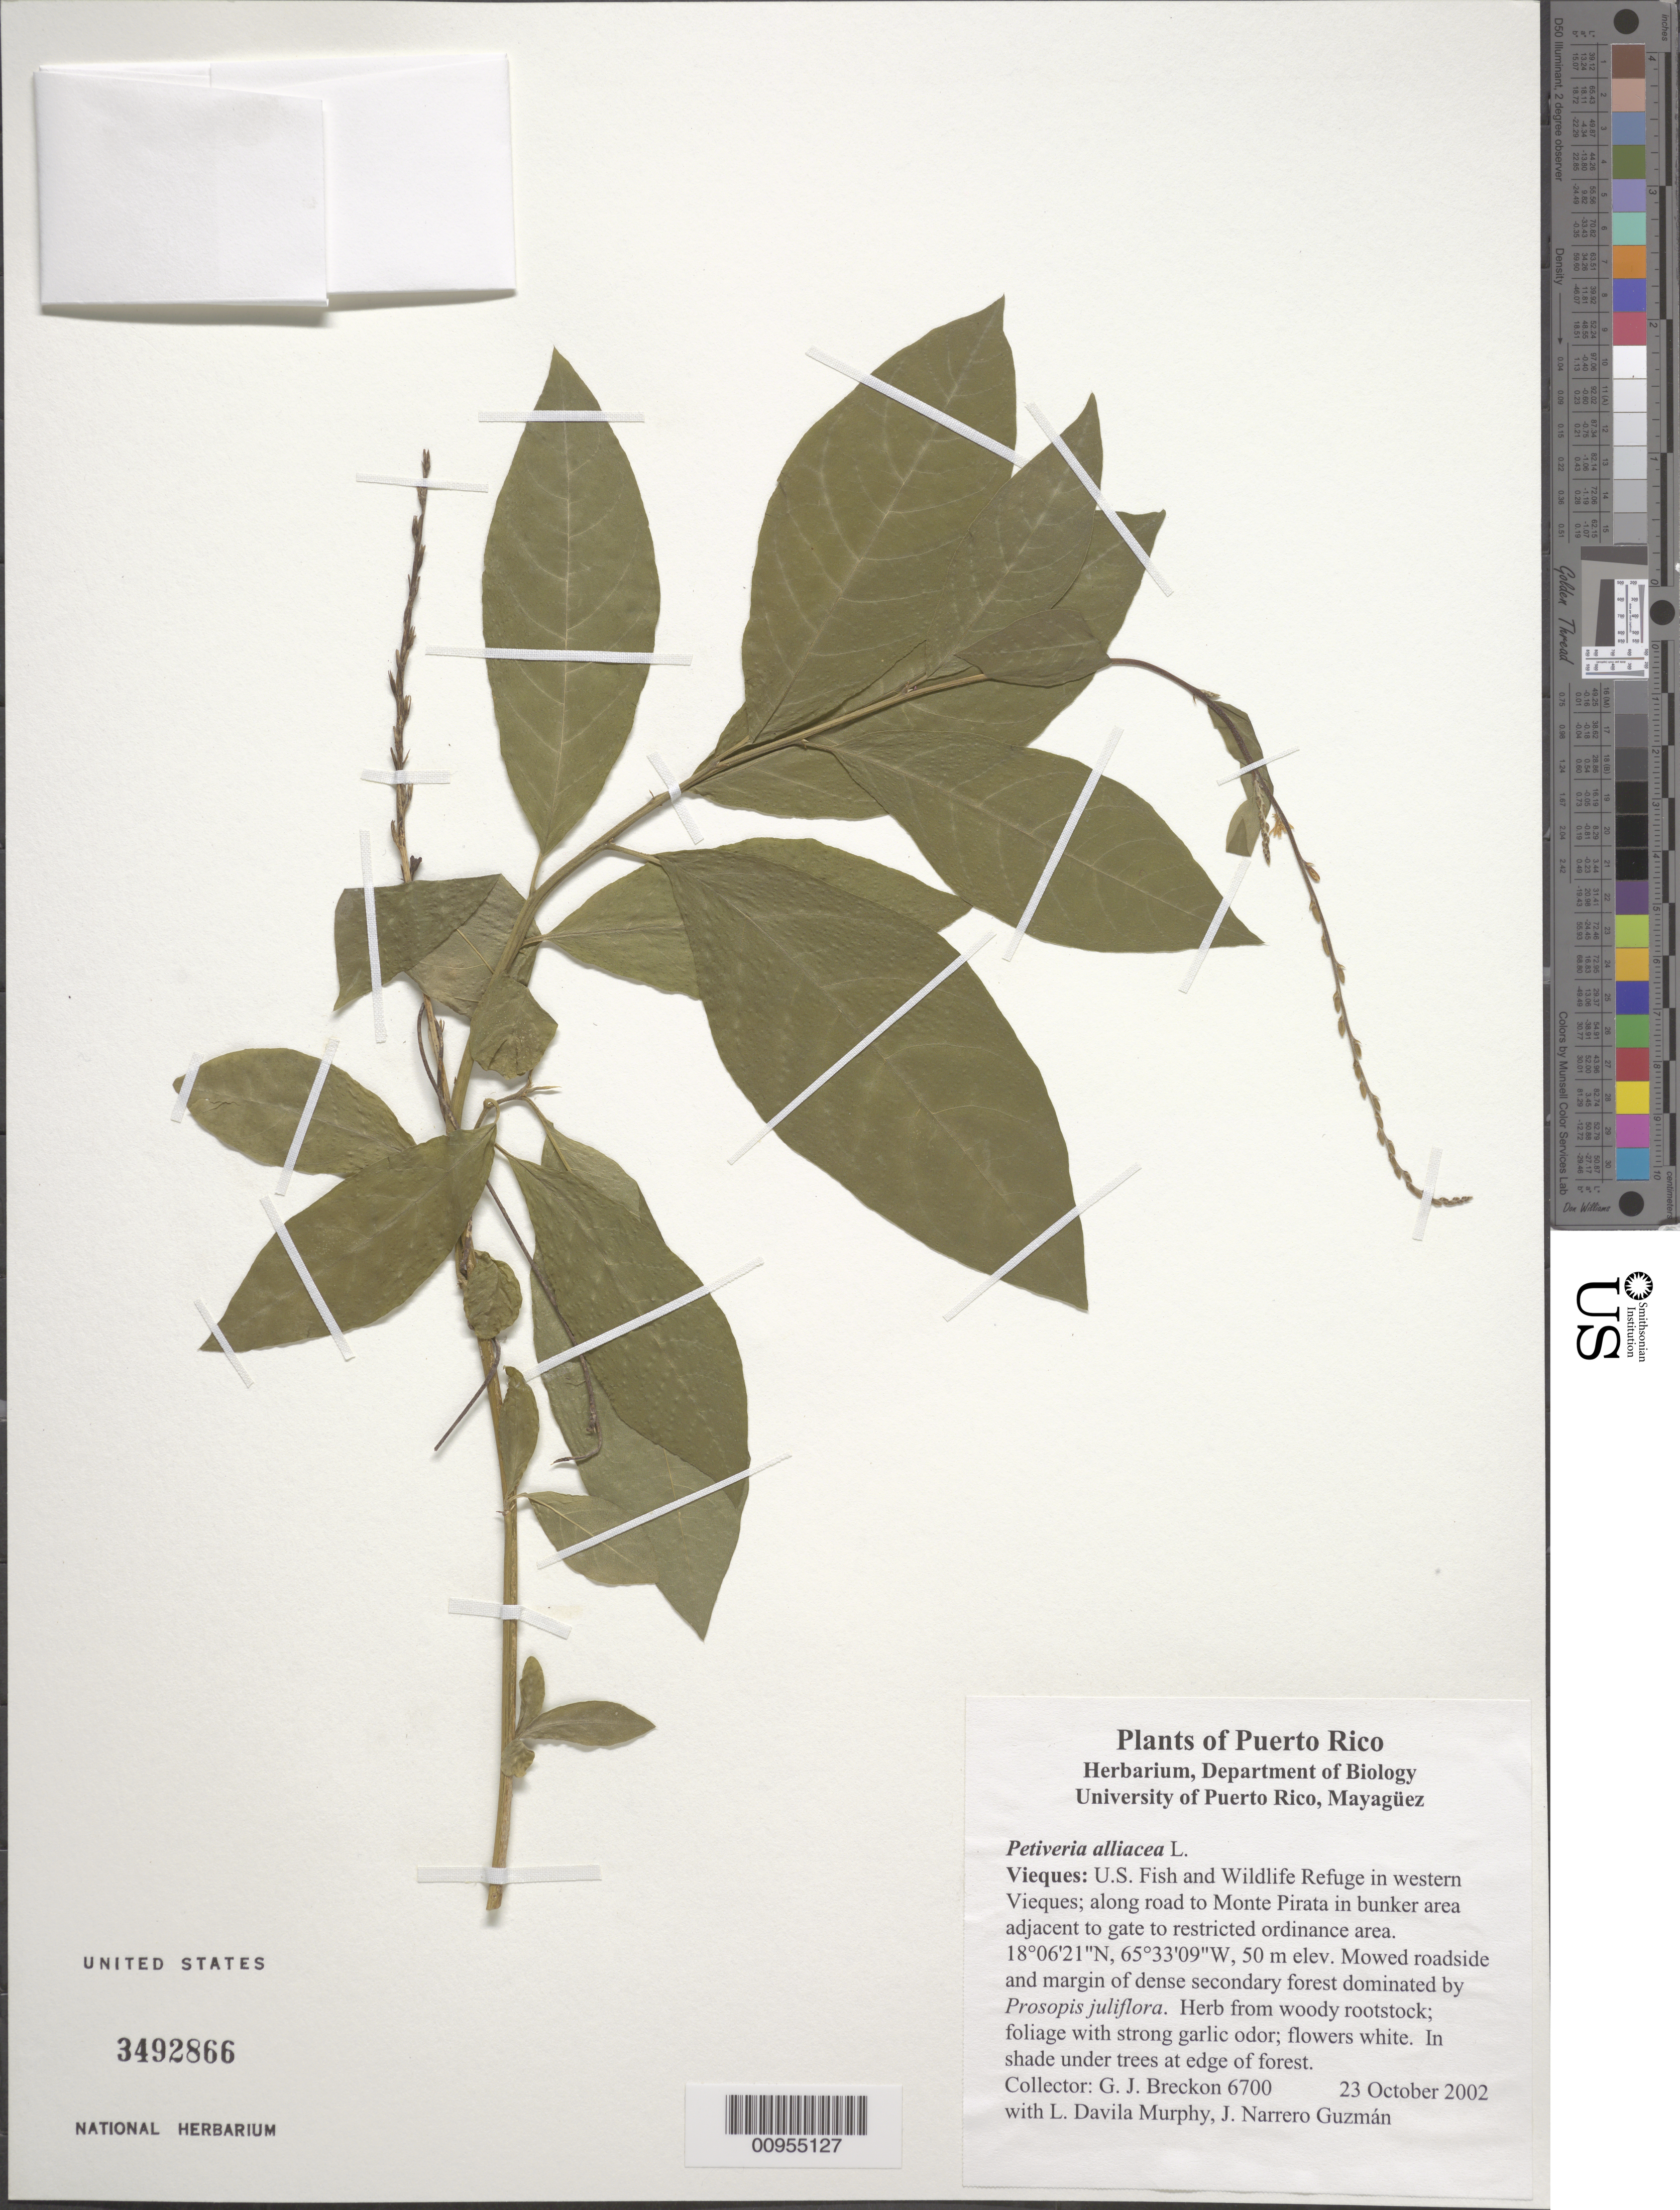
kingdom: Plantae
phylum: Tracheophyta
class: Magnoliopsida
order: Caryophyllales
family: Phytolaccaceae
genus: Petiveria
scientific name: Petiveria alliacea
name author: L.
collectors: G. J. Breckon, L. Murphy & J. Narrero Guzmán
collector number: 6700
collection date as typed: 23 Oct 2002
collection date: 2002-10-23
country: Puerto Rico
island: Vieques I.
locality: U.S. Fish and Wildlife Refuge in western Vieques; along road to Monte Pirata in bunker area adjacent to gate to restricted ordinance area.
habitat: Mowed roadside and margin of dense secondary forest dominated by Prospis juliflora.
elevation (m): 50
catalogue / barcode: US 3492866